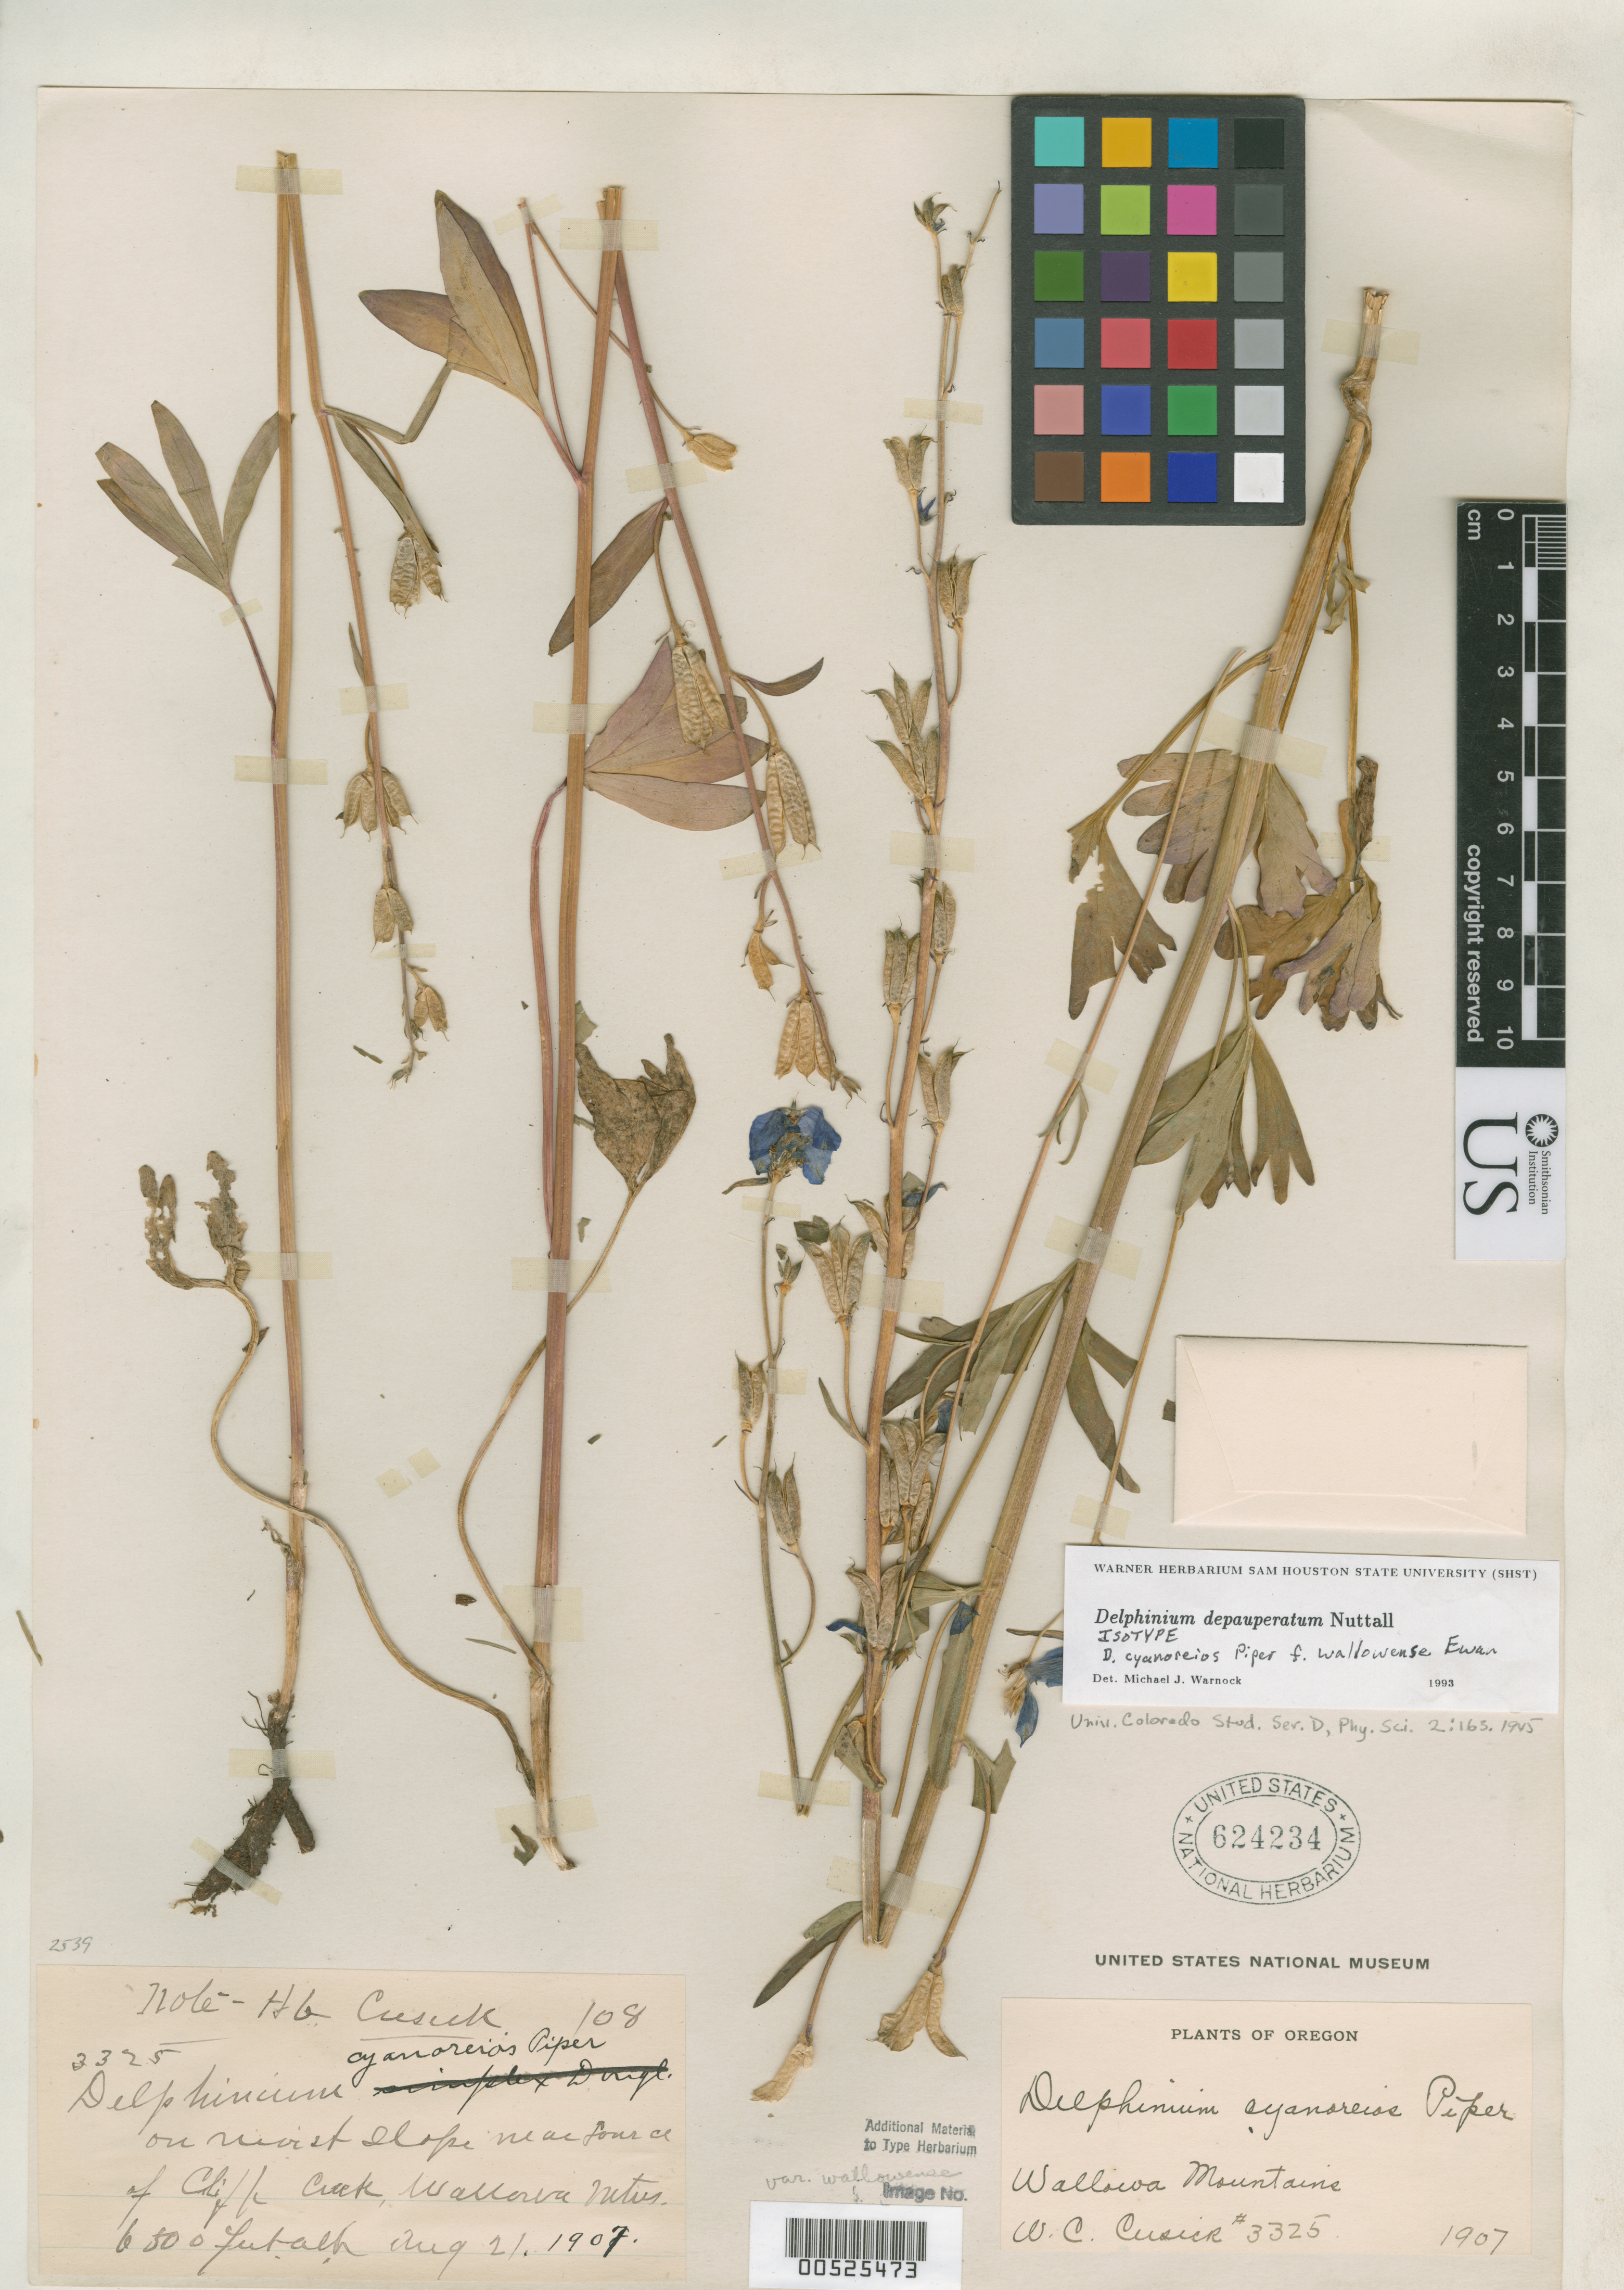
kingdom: Plantae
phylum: Tracheophyta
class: Magnoliopsida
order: Ranunculales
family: Ranunculaceae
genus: Delphinium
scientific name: Delphinium cyanoreios f. wallowense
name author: Ewan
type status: Isotype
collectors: W. C. Cusick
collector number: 3325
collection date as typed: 21 Aug 1907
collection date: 1907-08-21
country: United States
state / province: Oregon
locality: Cliff Creek, Wallowa Mts.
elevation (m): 1981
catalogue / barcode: US 624234